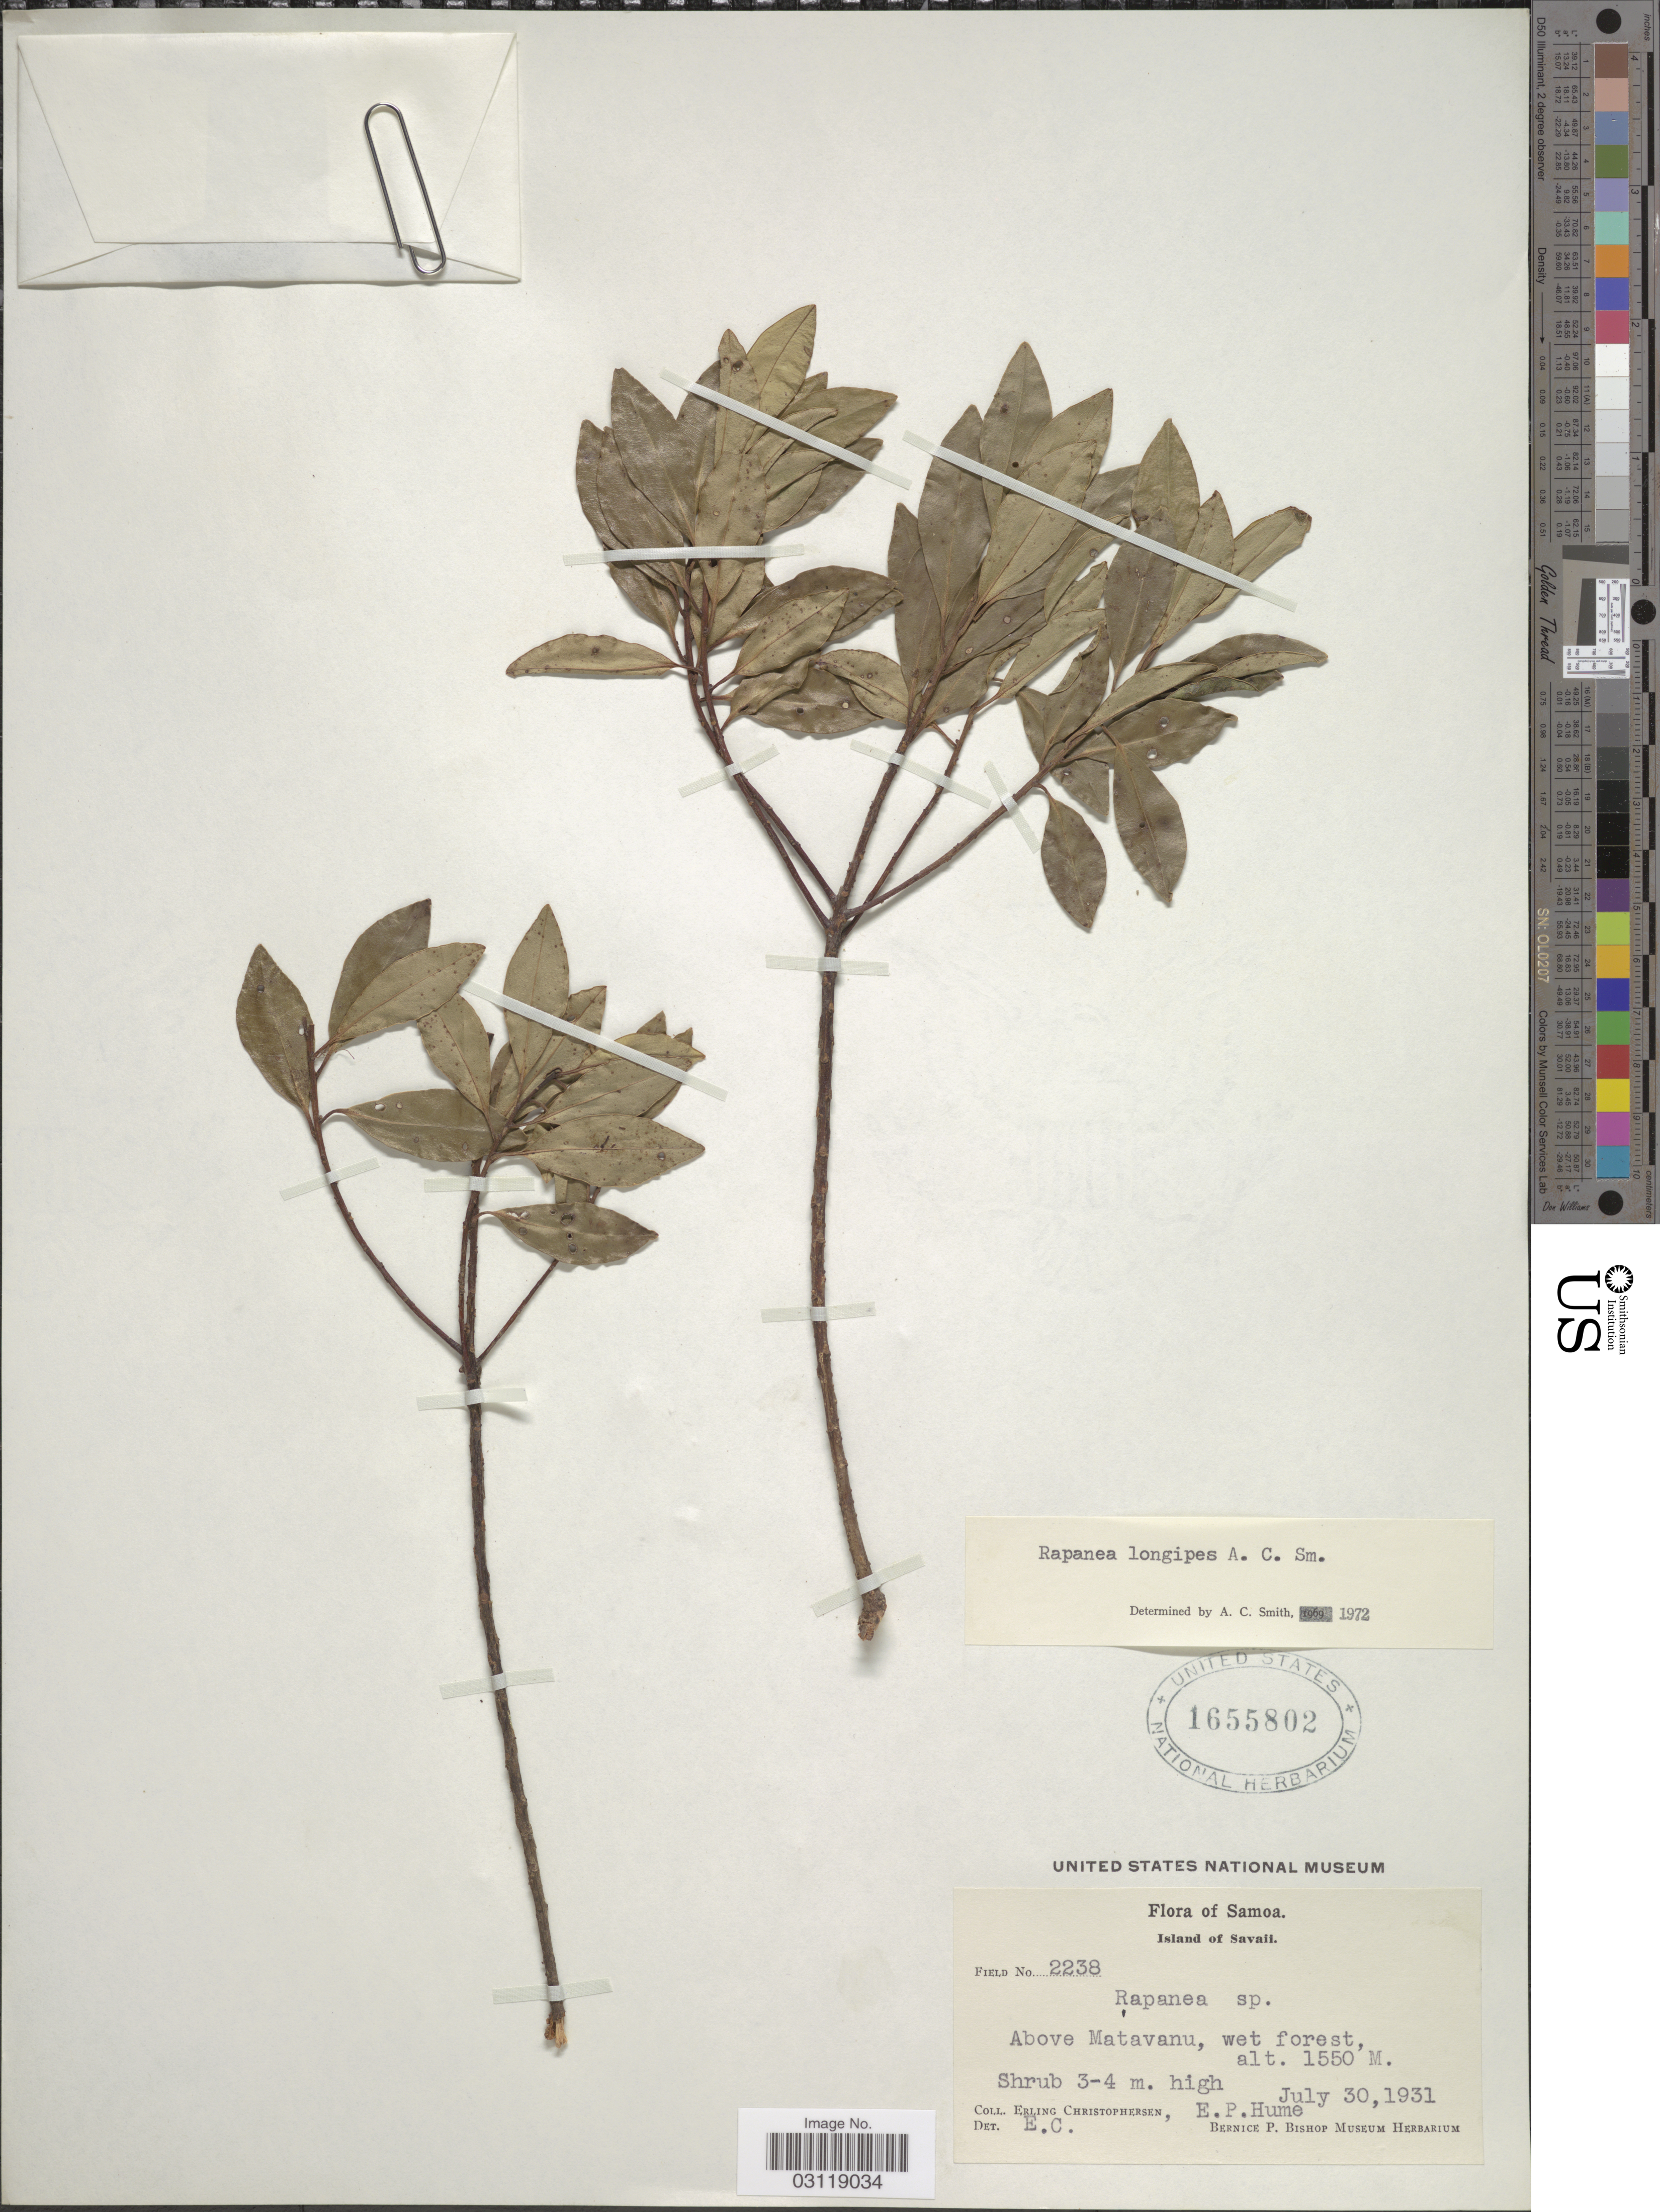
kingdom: Plantae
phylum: Tracheophyta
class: Magnoliopsida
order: Ericales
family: Primulaceae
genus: Rapanea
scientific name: Rapanea longipes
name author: A.C. Sm.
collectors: E. Christophersen & E. P. Hume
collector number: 2238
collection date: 1931-07-30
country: Samoa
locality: Samoa. Island of Savaii. Above Matavanu.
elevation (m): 1550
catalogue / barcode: US 1655802